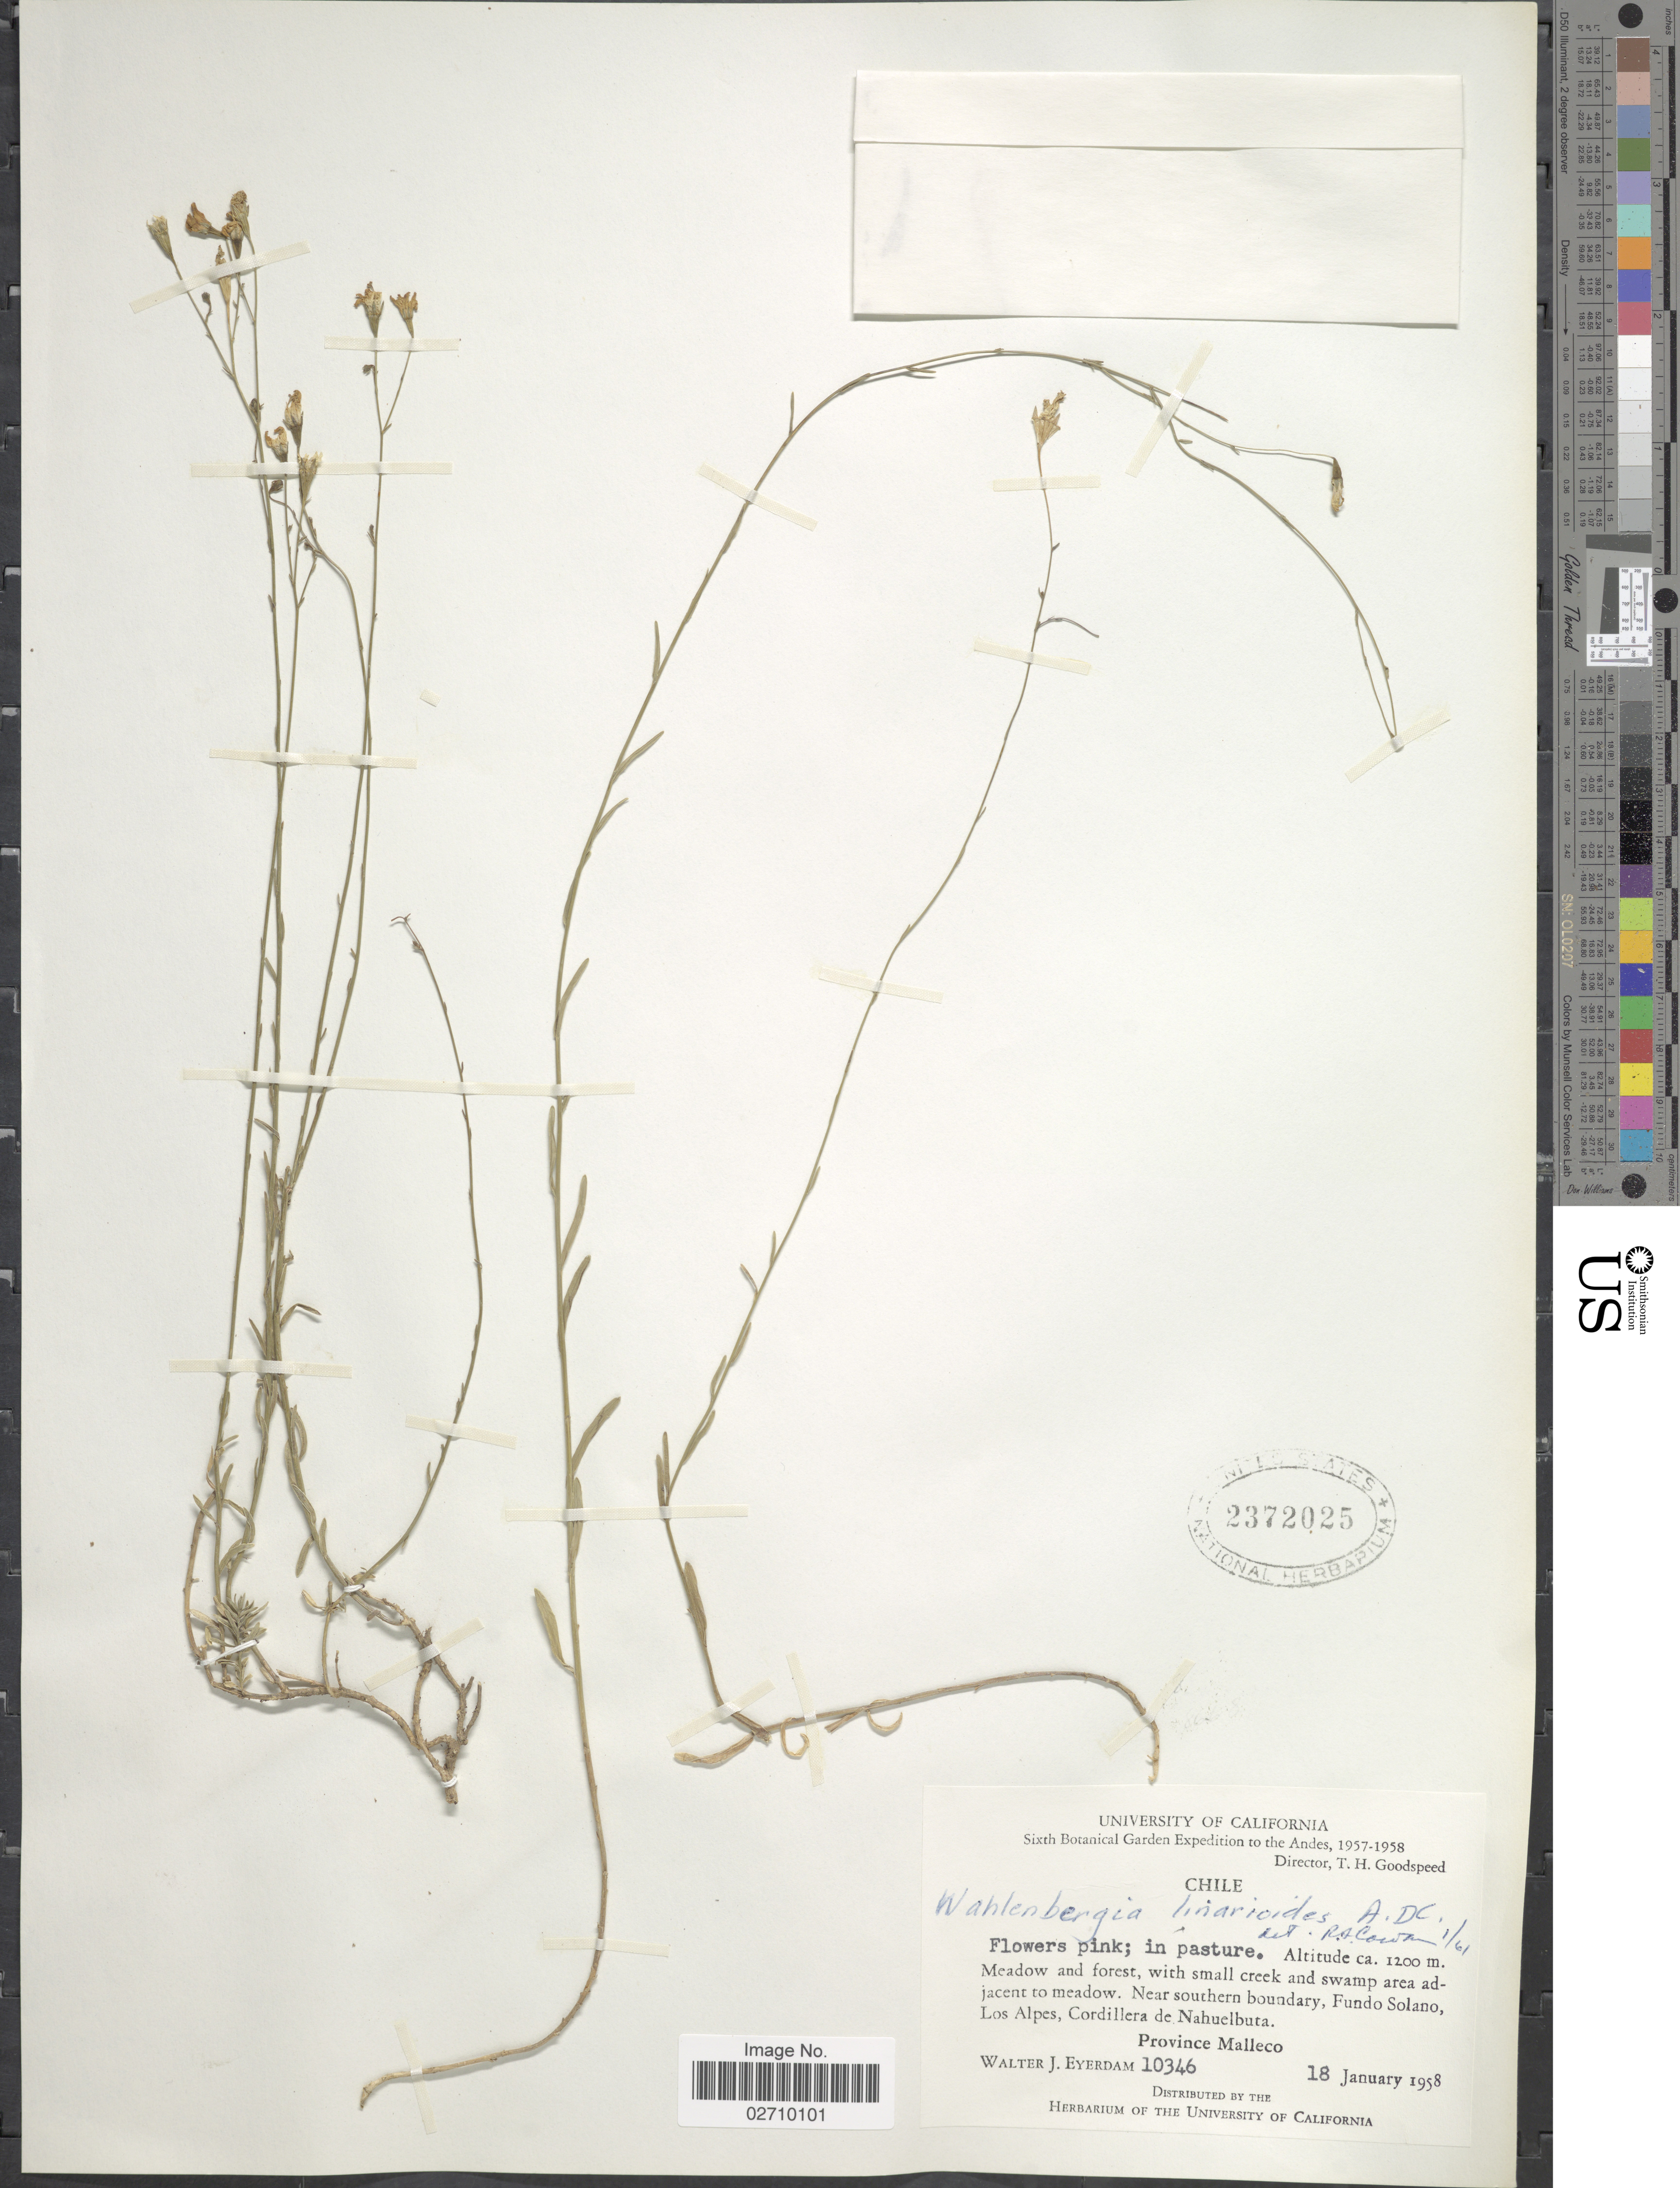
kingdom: Plantae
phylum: Tracheophyta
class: Magnoliopsida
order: Asterales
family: Campanulaceae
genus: Wahlenbergia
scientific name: Wahlenbergia linarioides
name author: (Lam.) A. DC.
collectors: W. J. Eyerdam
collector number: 10346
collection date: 1958-01-18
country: Chile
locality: Andes [unsure placement] Near southern boundary, Fundo Solano, Los Alpes, Cordillera de Nahuelbuta, Province of Malleco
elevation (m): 1200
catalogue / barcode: US 2372025